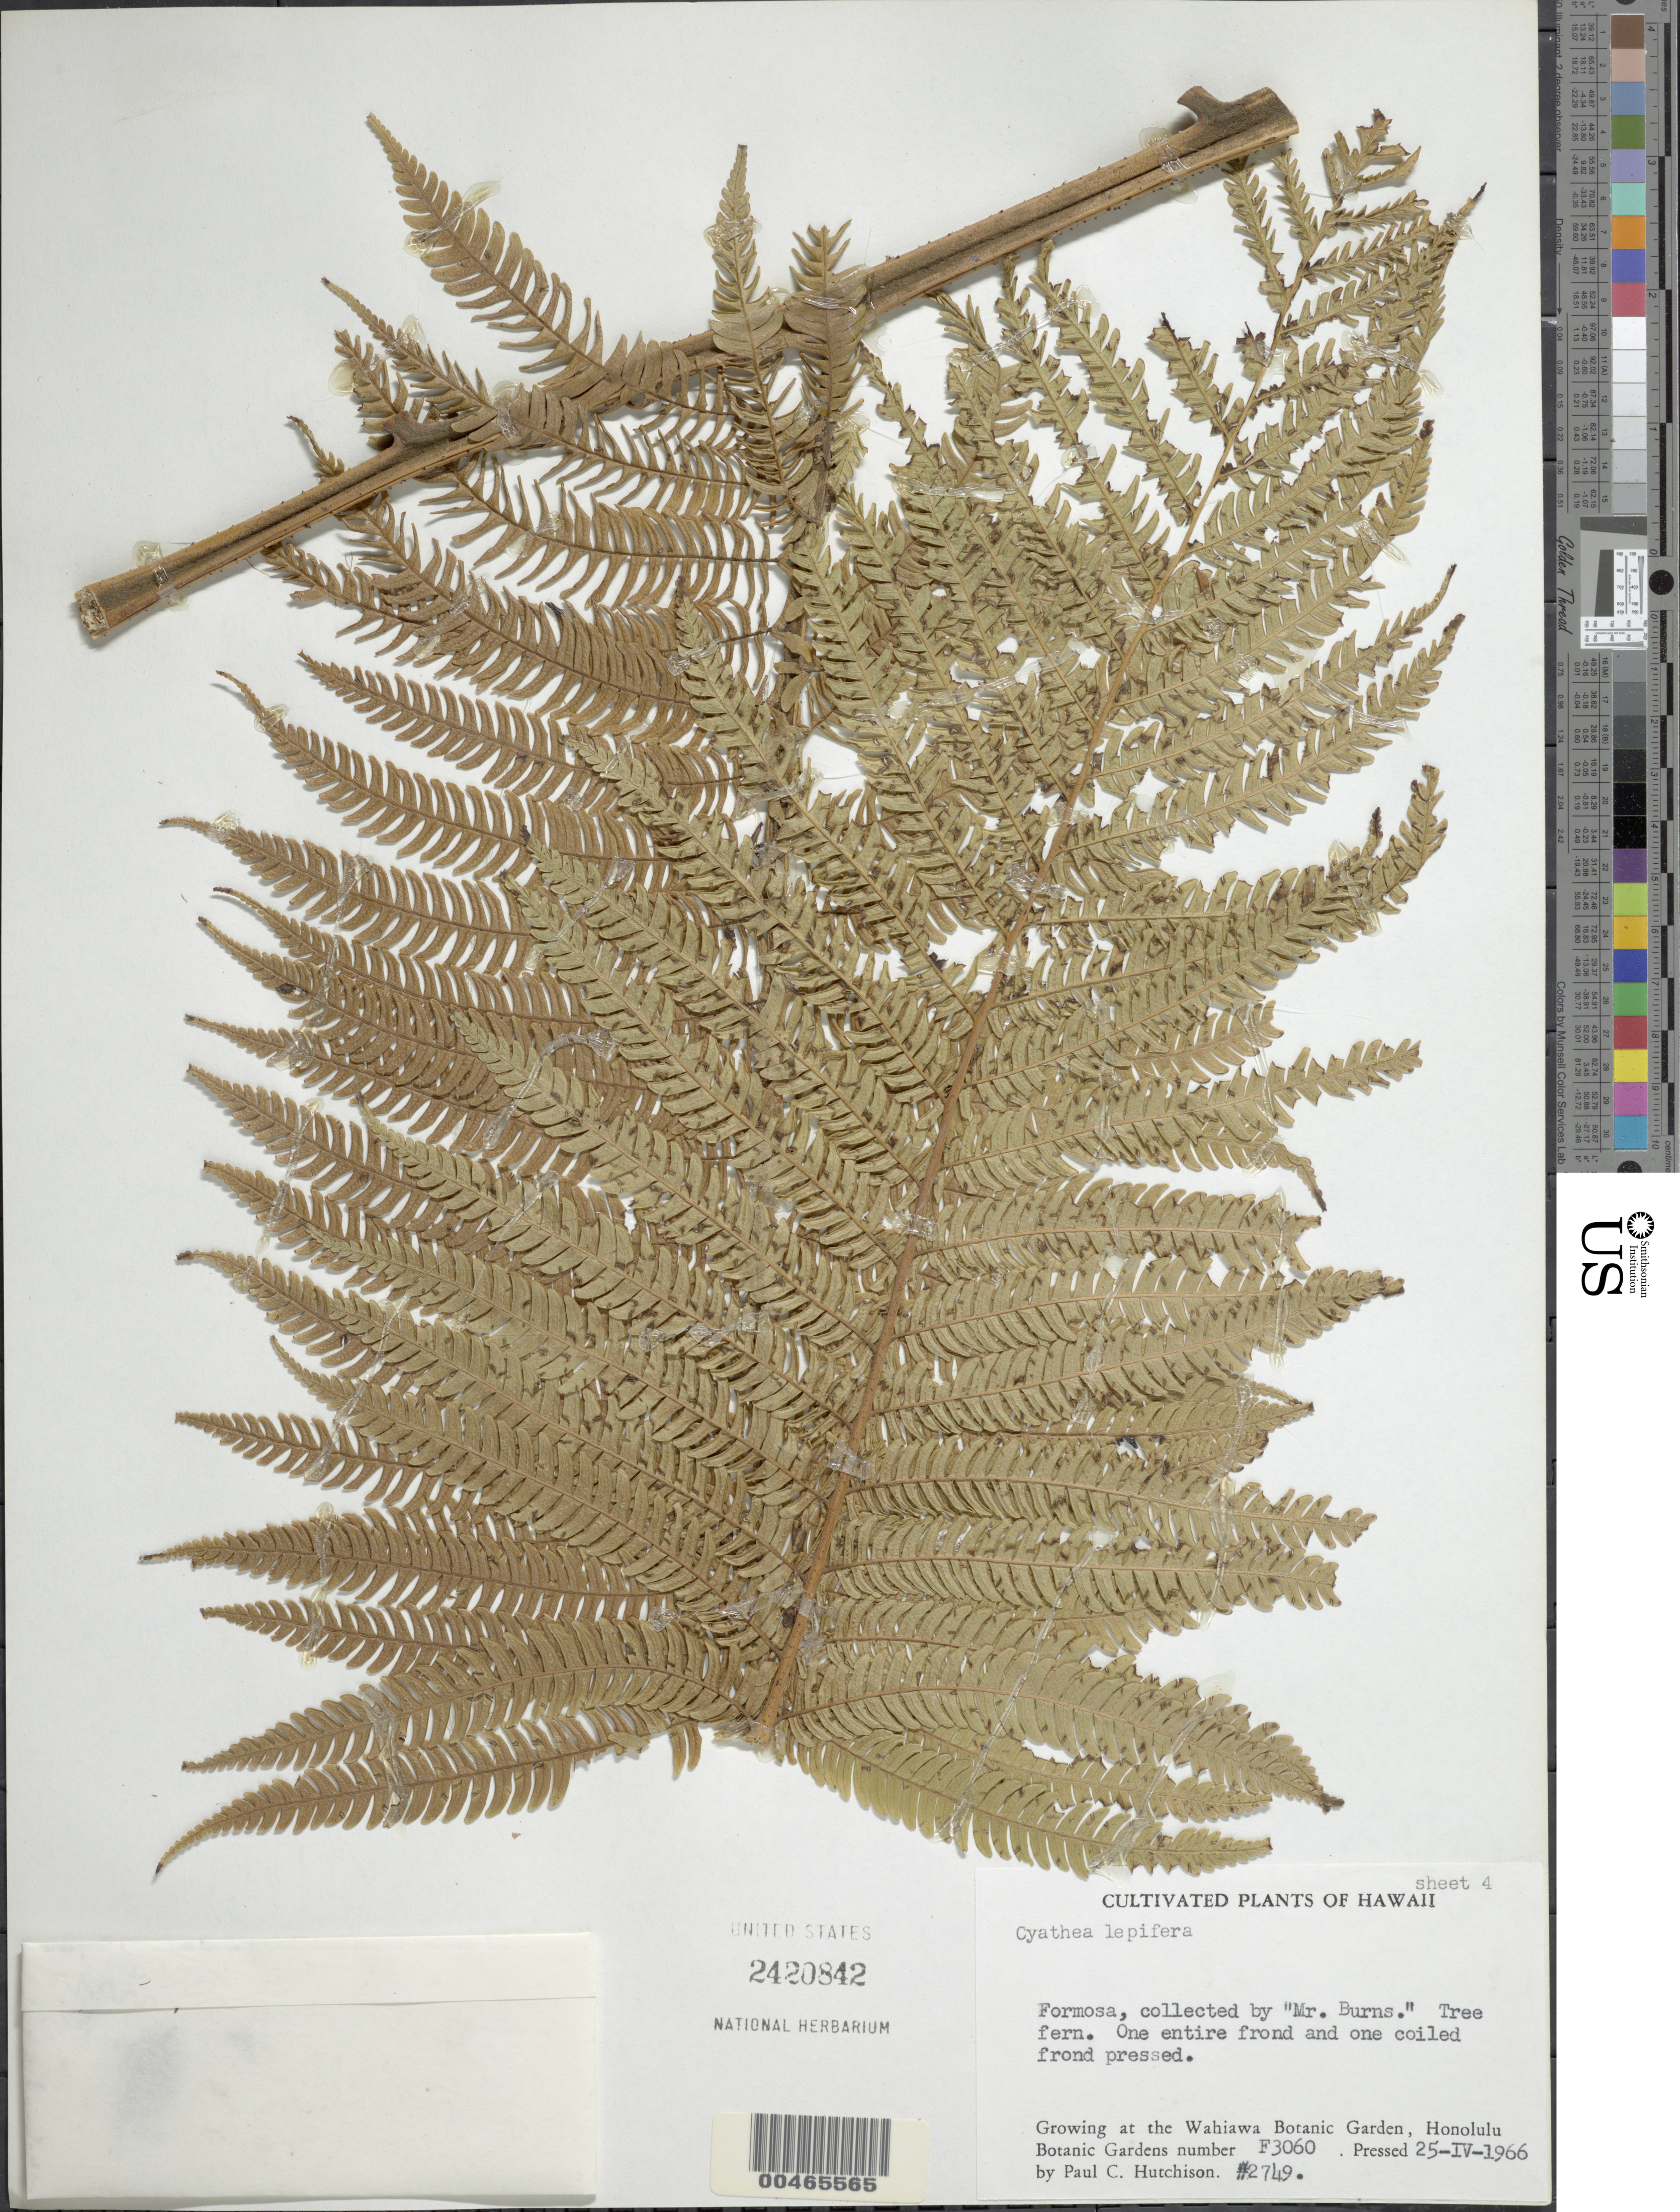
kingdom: Plantae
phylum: Tracheophyta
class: Polypodiopsida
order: Cyatheales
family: Cyatheaceae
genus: Alsophila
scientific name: Alsophila lepifera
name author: J. Sm. ex Hook.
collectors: P. C. Hutchison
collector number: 2749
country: United States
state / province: Hawaii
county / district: Honolulu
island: Oahu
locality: Growing at the Wahiawa Botanic Garden, Honolulu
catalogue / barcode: US 2420842